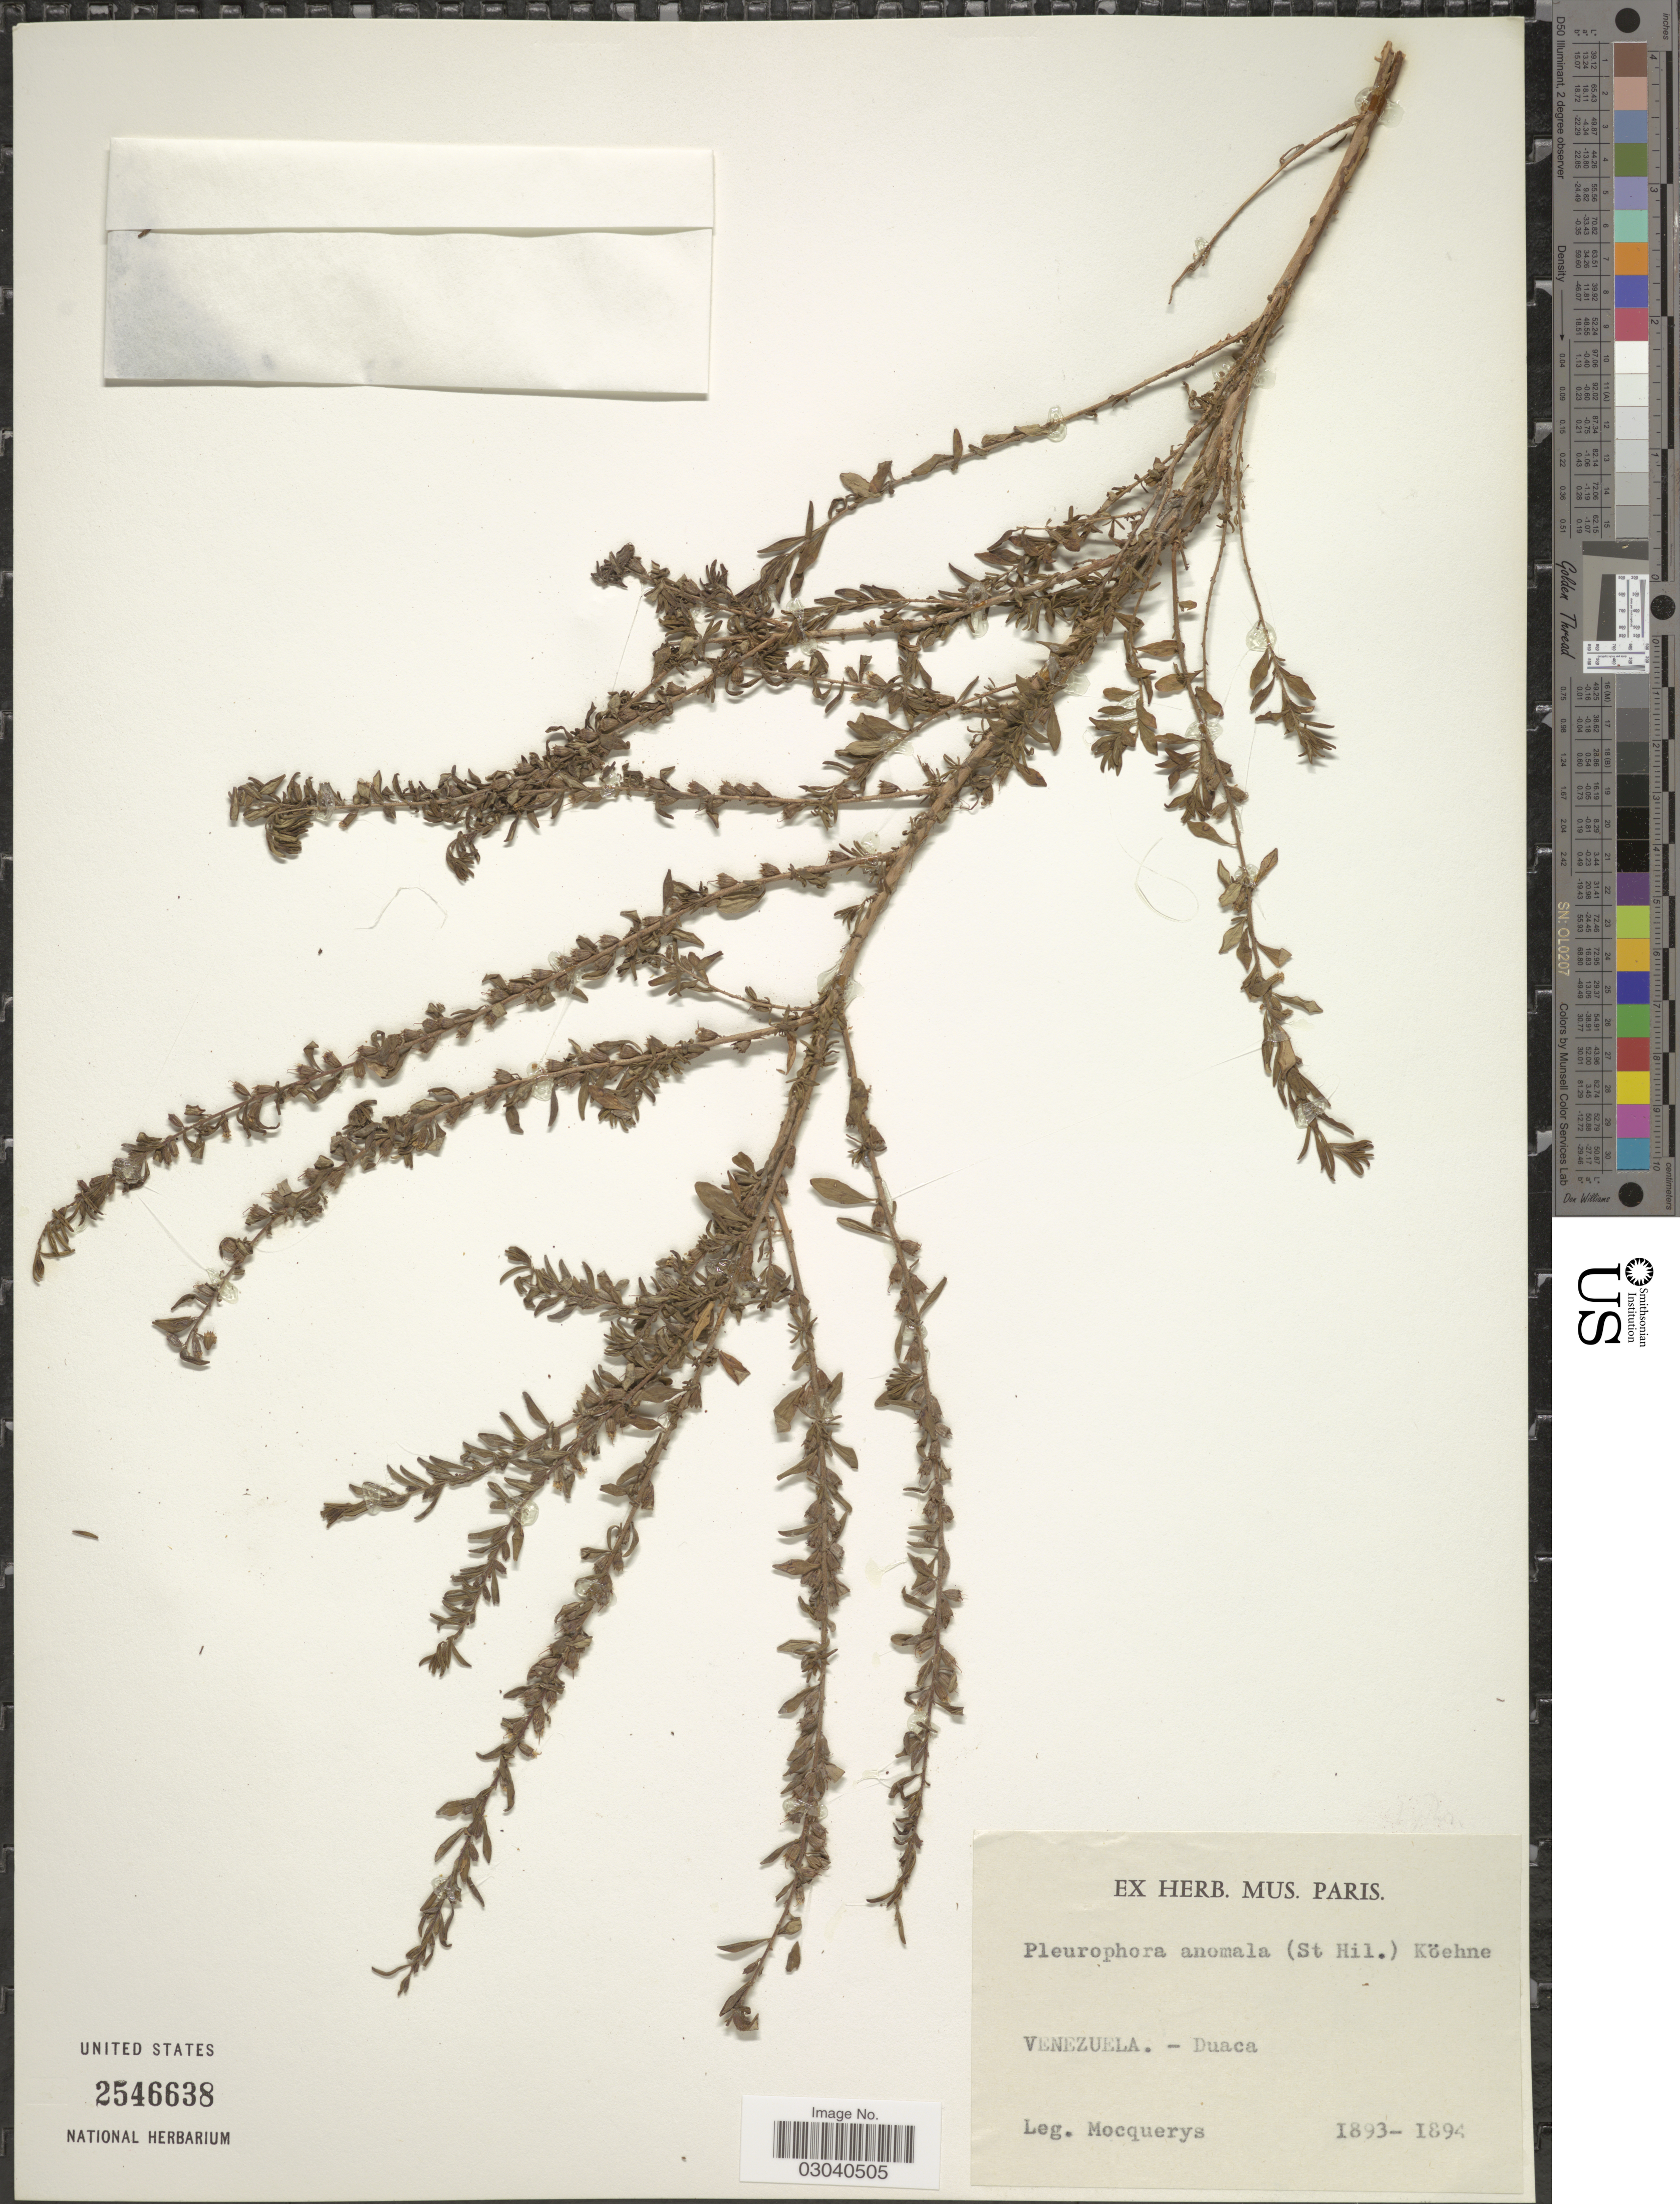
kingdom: Plantae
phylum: Tracheophyta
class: Magnoliopsida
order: Myrtales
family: Lythraceae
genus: Pleurophora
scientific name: Pleurophora anomala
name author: (A. St.-Hil.) Koehne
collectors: A. Mocquerys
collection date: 1893/1894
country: Venezuela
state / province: Lara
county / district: Crespo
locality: Duaca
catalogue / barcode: US 2546638